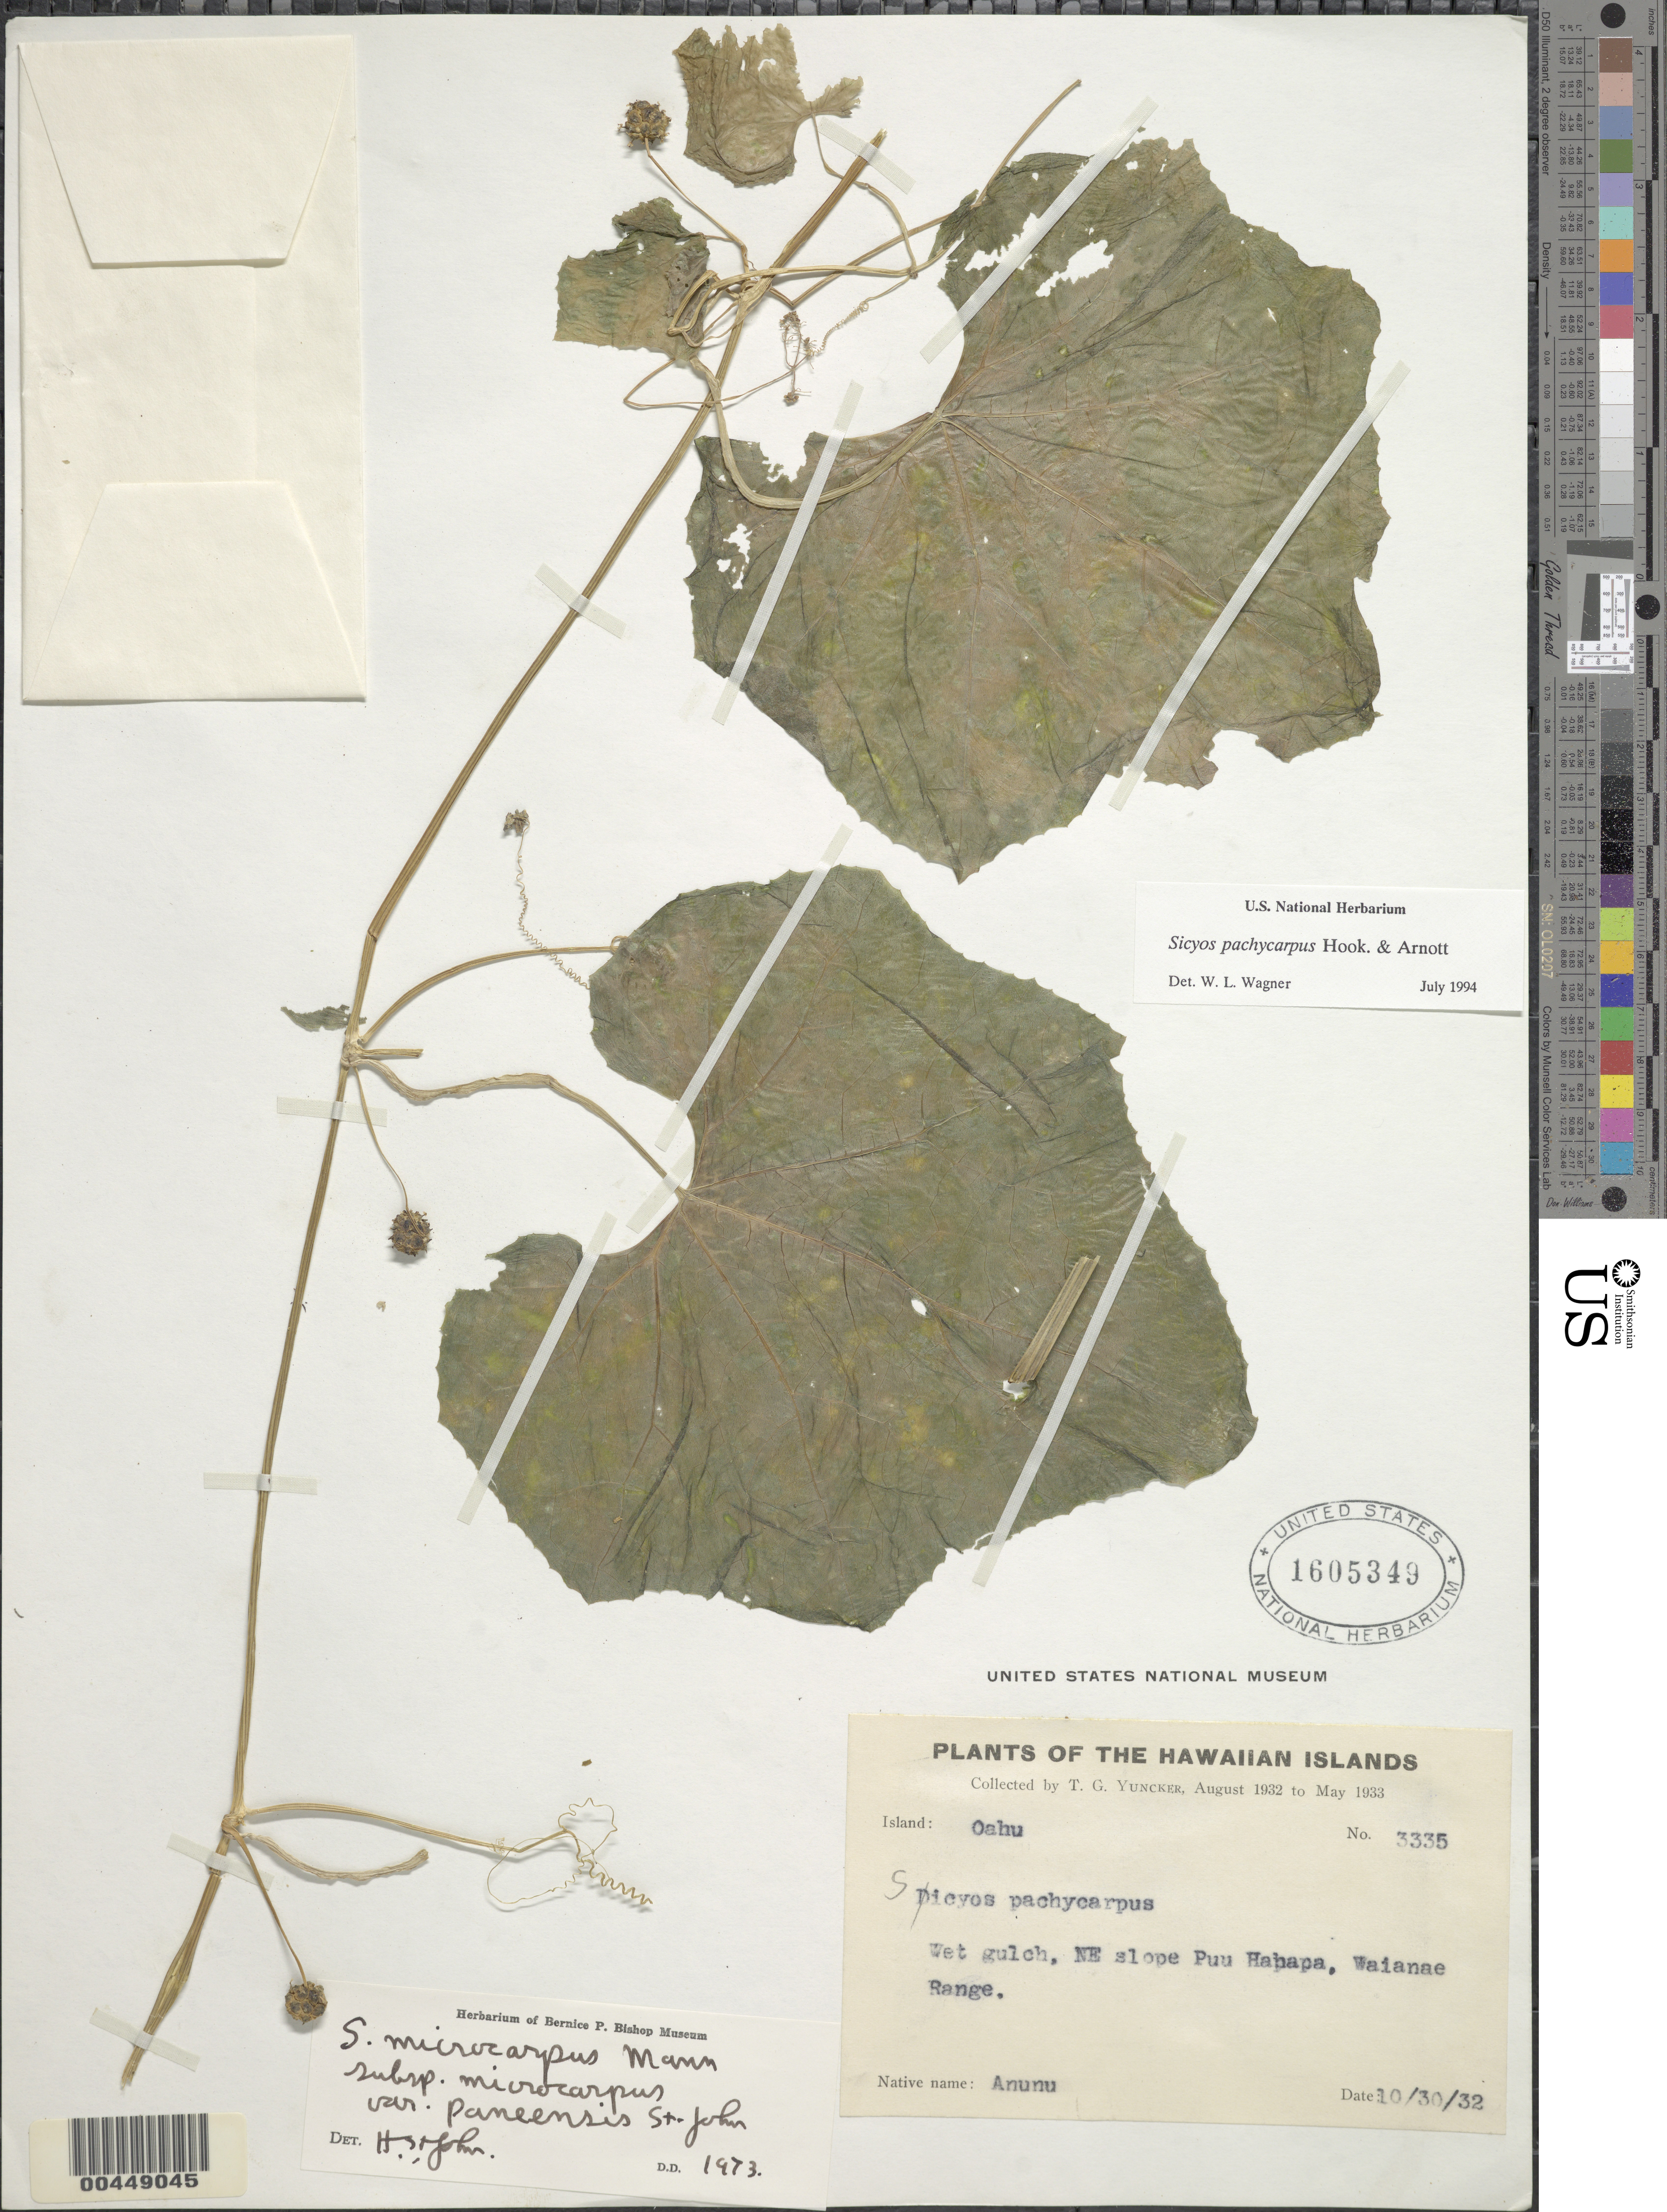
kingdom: Plantae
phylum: Tracheophyta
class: Magnoliopsida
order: Cucurbitales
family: Cucurbitaceae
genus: Sicyos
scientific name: Sicyos pachycarpus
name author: Hook. & Arn.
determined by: Wagner, W. L., (BOT), Smithsonian Institution - National Museum of Natural History (UNITED STATES)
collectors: T. G. Yuncker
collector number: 3335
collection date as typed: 30 Oct 1932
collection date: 1932-10-30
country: United States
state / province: Hawaii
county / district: Honolulu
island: Oahu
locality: NE slope Puu Hapapa, Waianae Range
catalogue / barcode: US 1605349